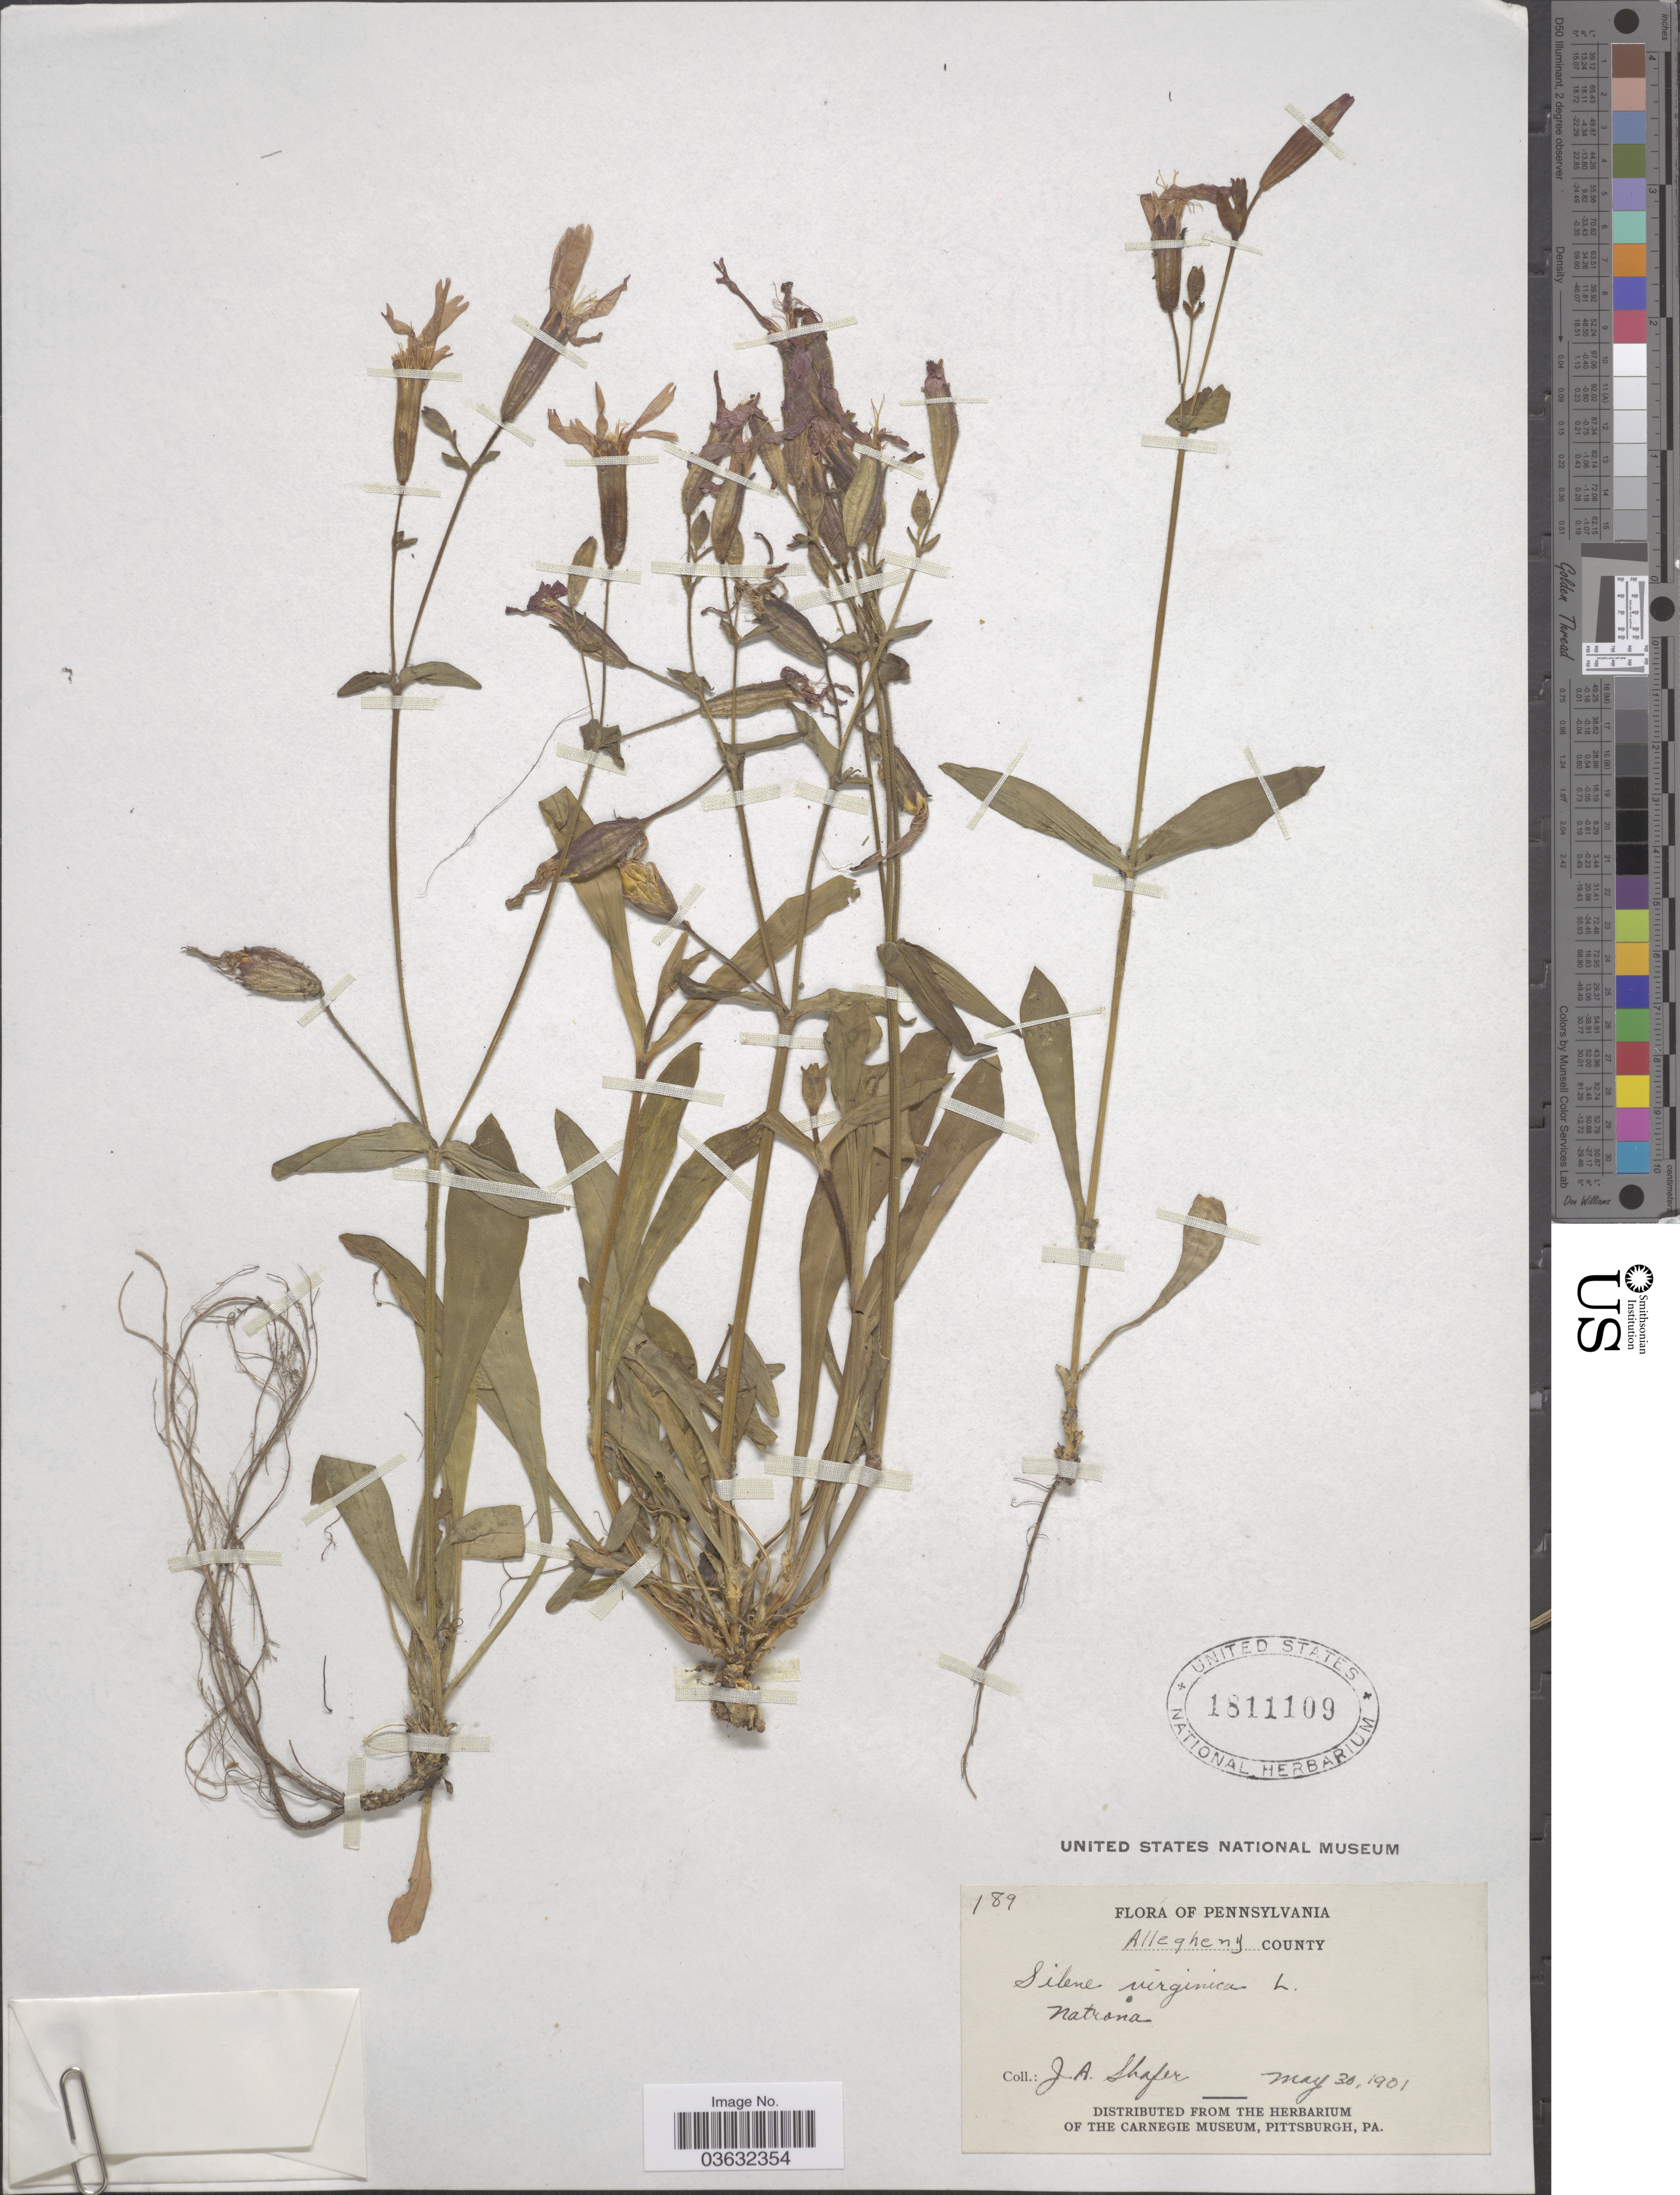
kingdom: Plantae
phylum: Tracheophyta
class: Magnoliopsida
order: Caryophyllales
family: Caryophyllaceae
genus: Silene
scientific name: Silene virginica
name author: L.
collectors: J. A. Shafer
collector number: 189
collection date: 1901-05-30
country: United States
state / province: Pennsylvania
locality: Allegheny County. Natrona.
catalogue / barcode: US 1811109